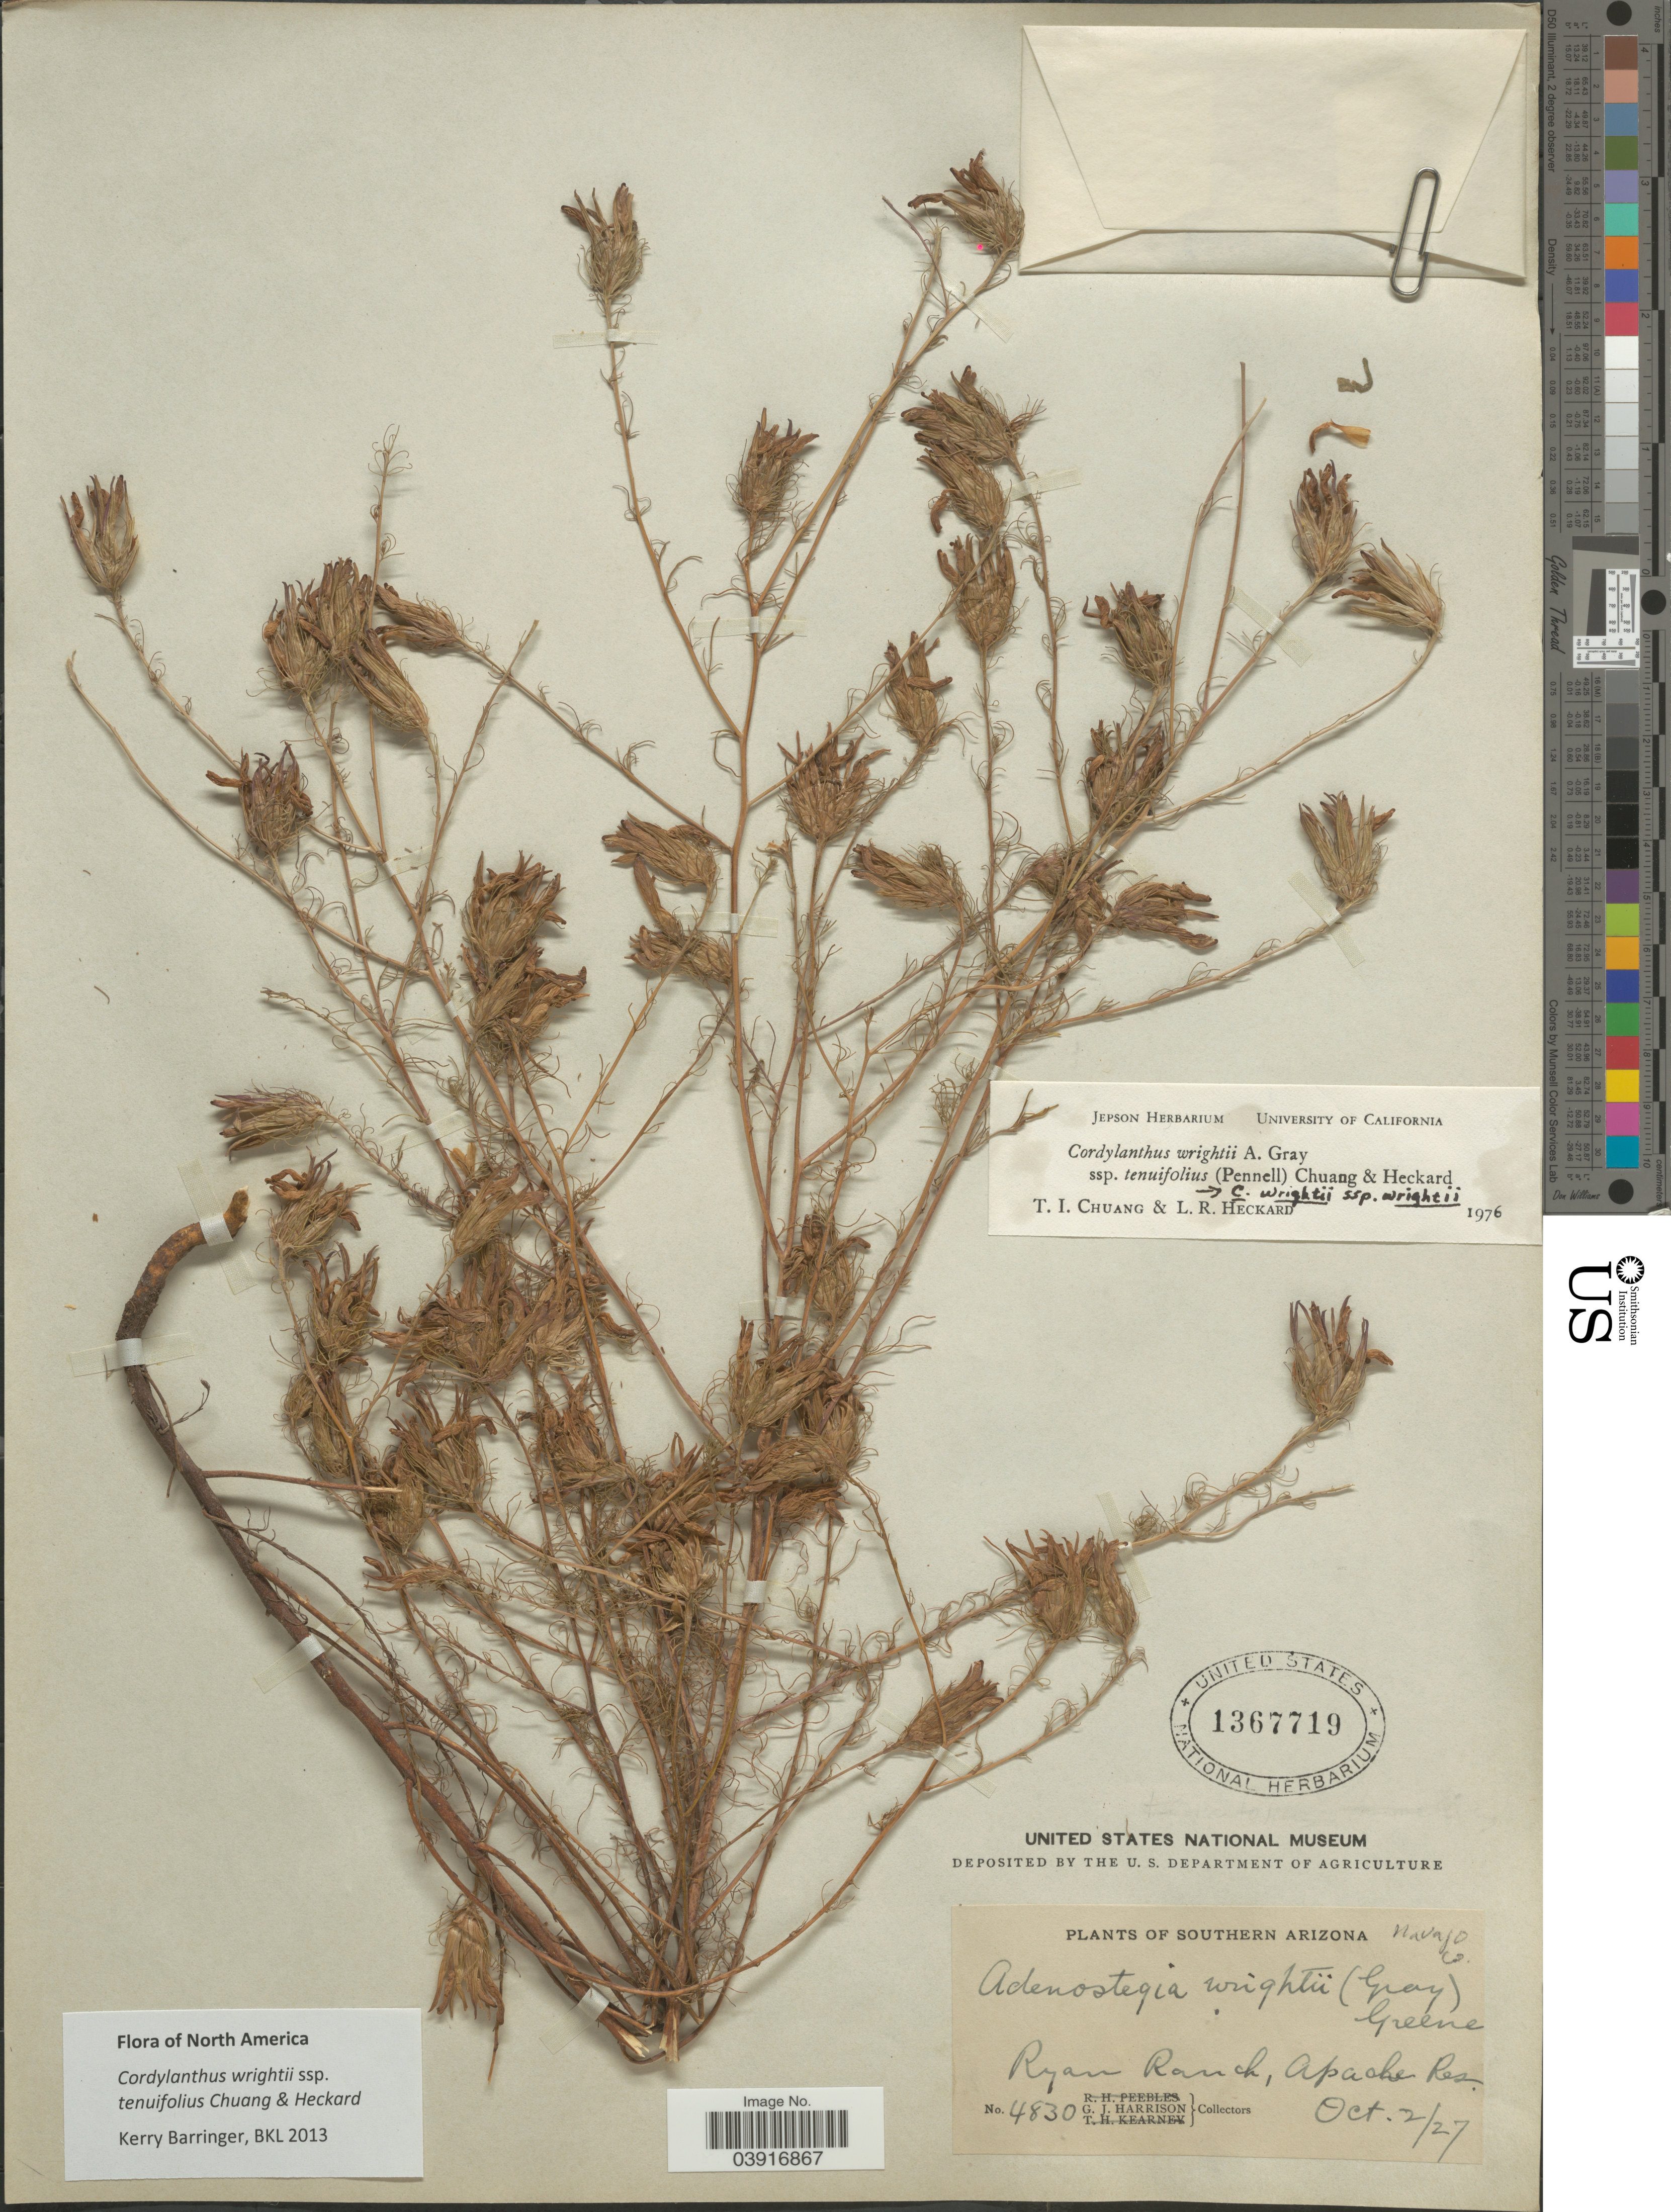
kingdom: Plantae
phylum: Tracheophyta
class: Magnoliopsida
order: Lamiales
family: Orobanchaceae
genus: Cordylanthus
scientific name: Cordylanthus wrightii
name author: A. Gray in Emory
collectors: G. J. Harrison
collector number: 4830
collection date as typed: Transcribed d/m/y: 2/10/27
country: United States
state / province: Arizona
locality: Southern Arizona. Navajo Co. Ryan Ranch, Apache Res.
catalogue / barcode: US 1367719